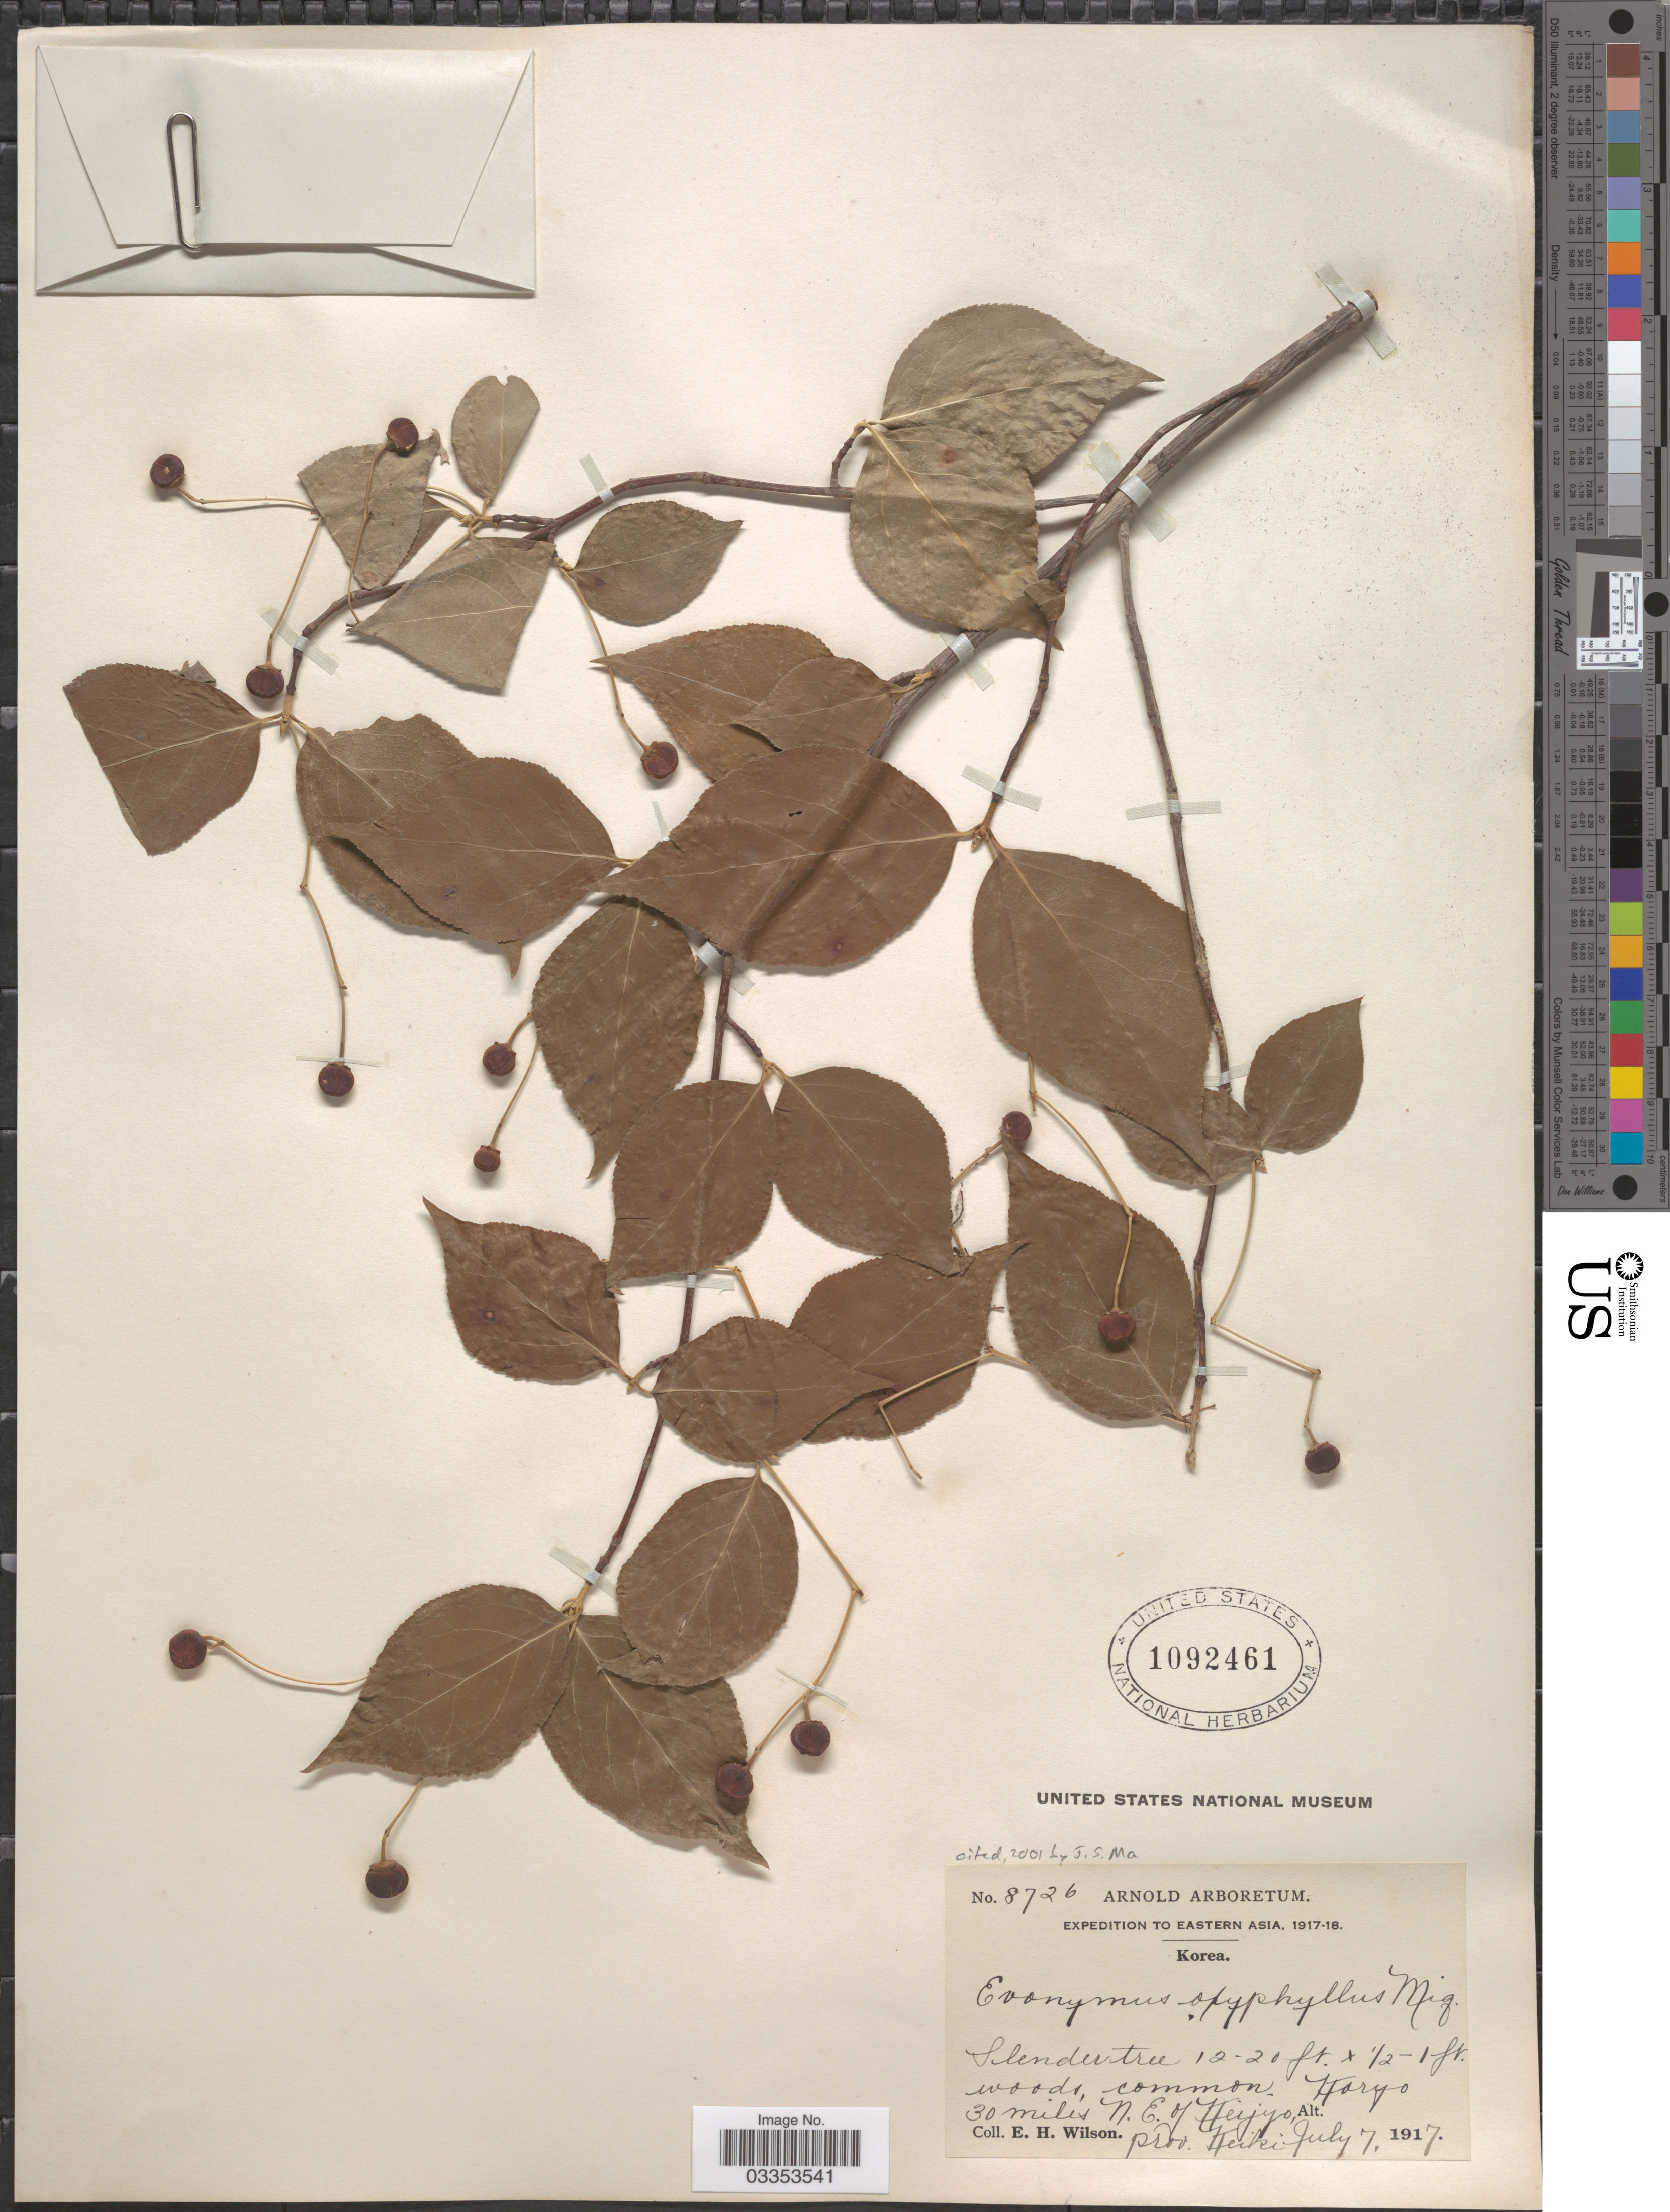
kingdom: Plantae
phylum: Tracheophyta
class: Magnoliopsida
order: Celastrales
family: Celastraceae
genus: Euonymus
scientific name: Euonymus oxyphyllus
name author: Miq.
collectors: E. Wilson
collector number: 8726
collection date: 1917-07-07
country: South Korea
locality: Eastern Asia. Karijo 30 miles N.E. of Keijyo, prov. Keiki.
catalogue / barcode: US 1092461